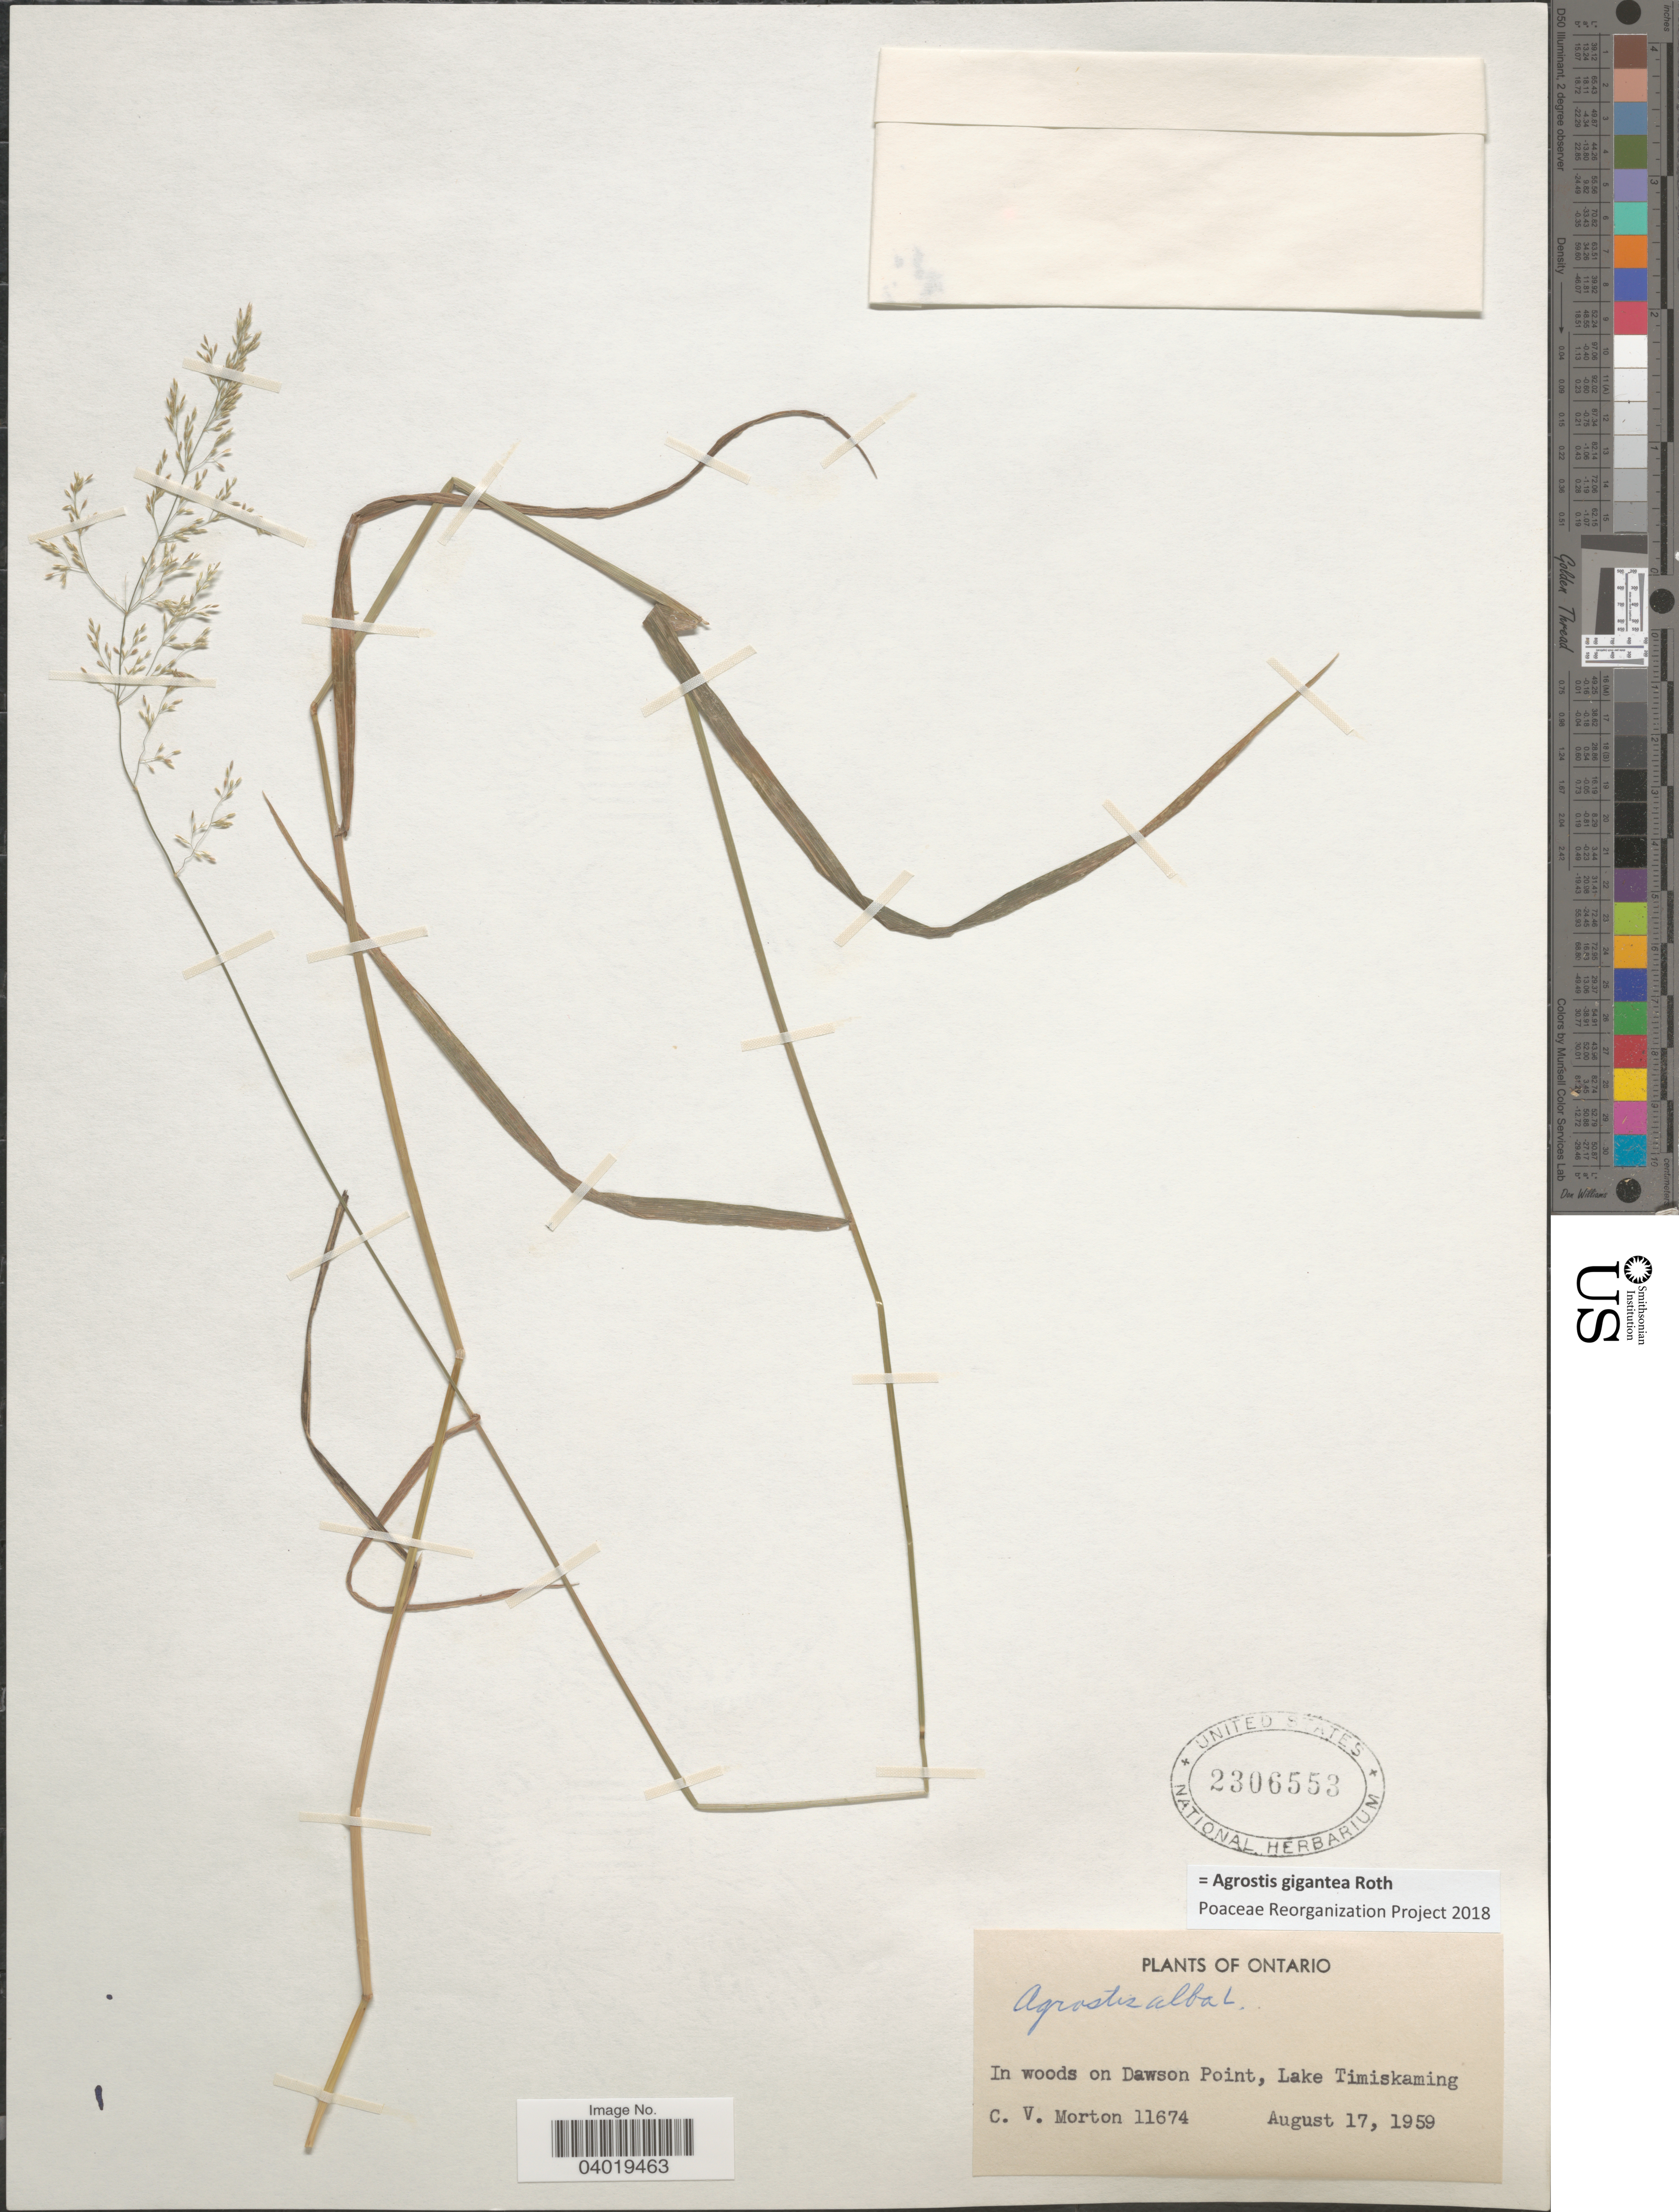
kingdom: Plantae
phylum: Tracheophyta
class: Liliopsida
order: Poales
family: Poaceae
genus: Agrostis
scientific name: Agrostis gigantea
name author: Roth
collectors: C. V. Morton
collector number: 11674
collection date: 1959-08-17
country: Canada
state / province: Ontario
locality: In woods on Dawson Point, Lake Timiskaming.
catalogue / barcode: US 2306553